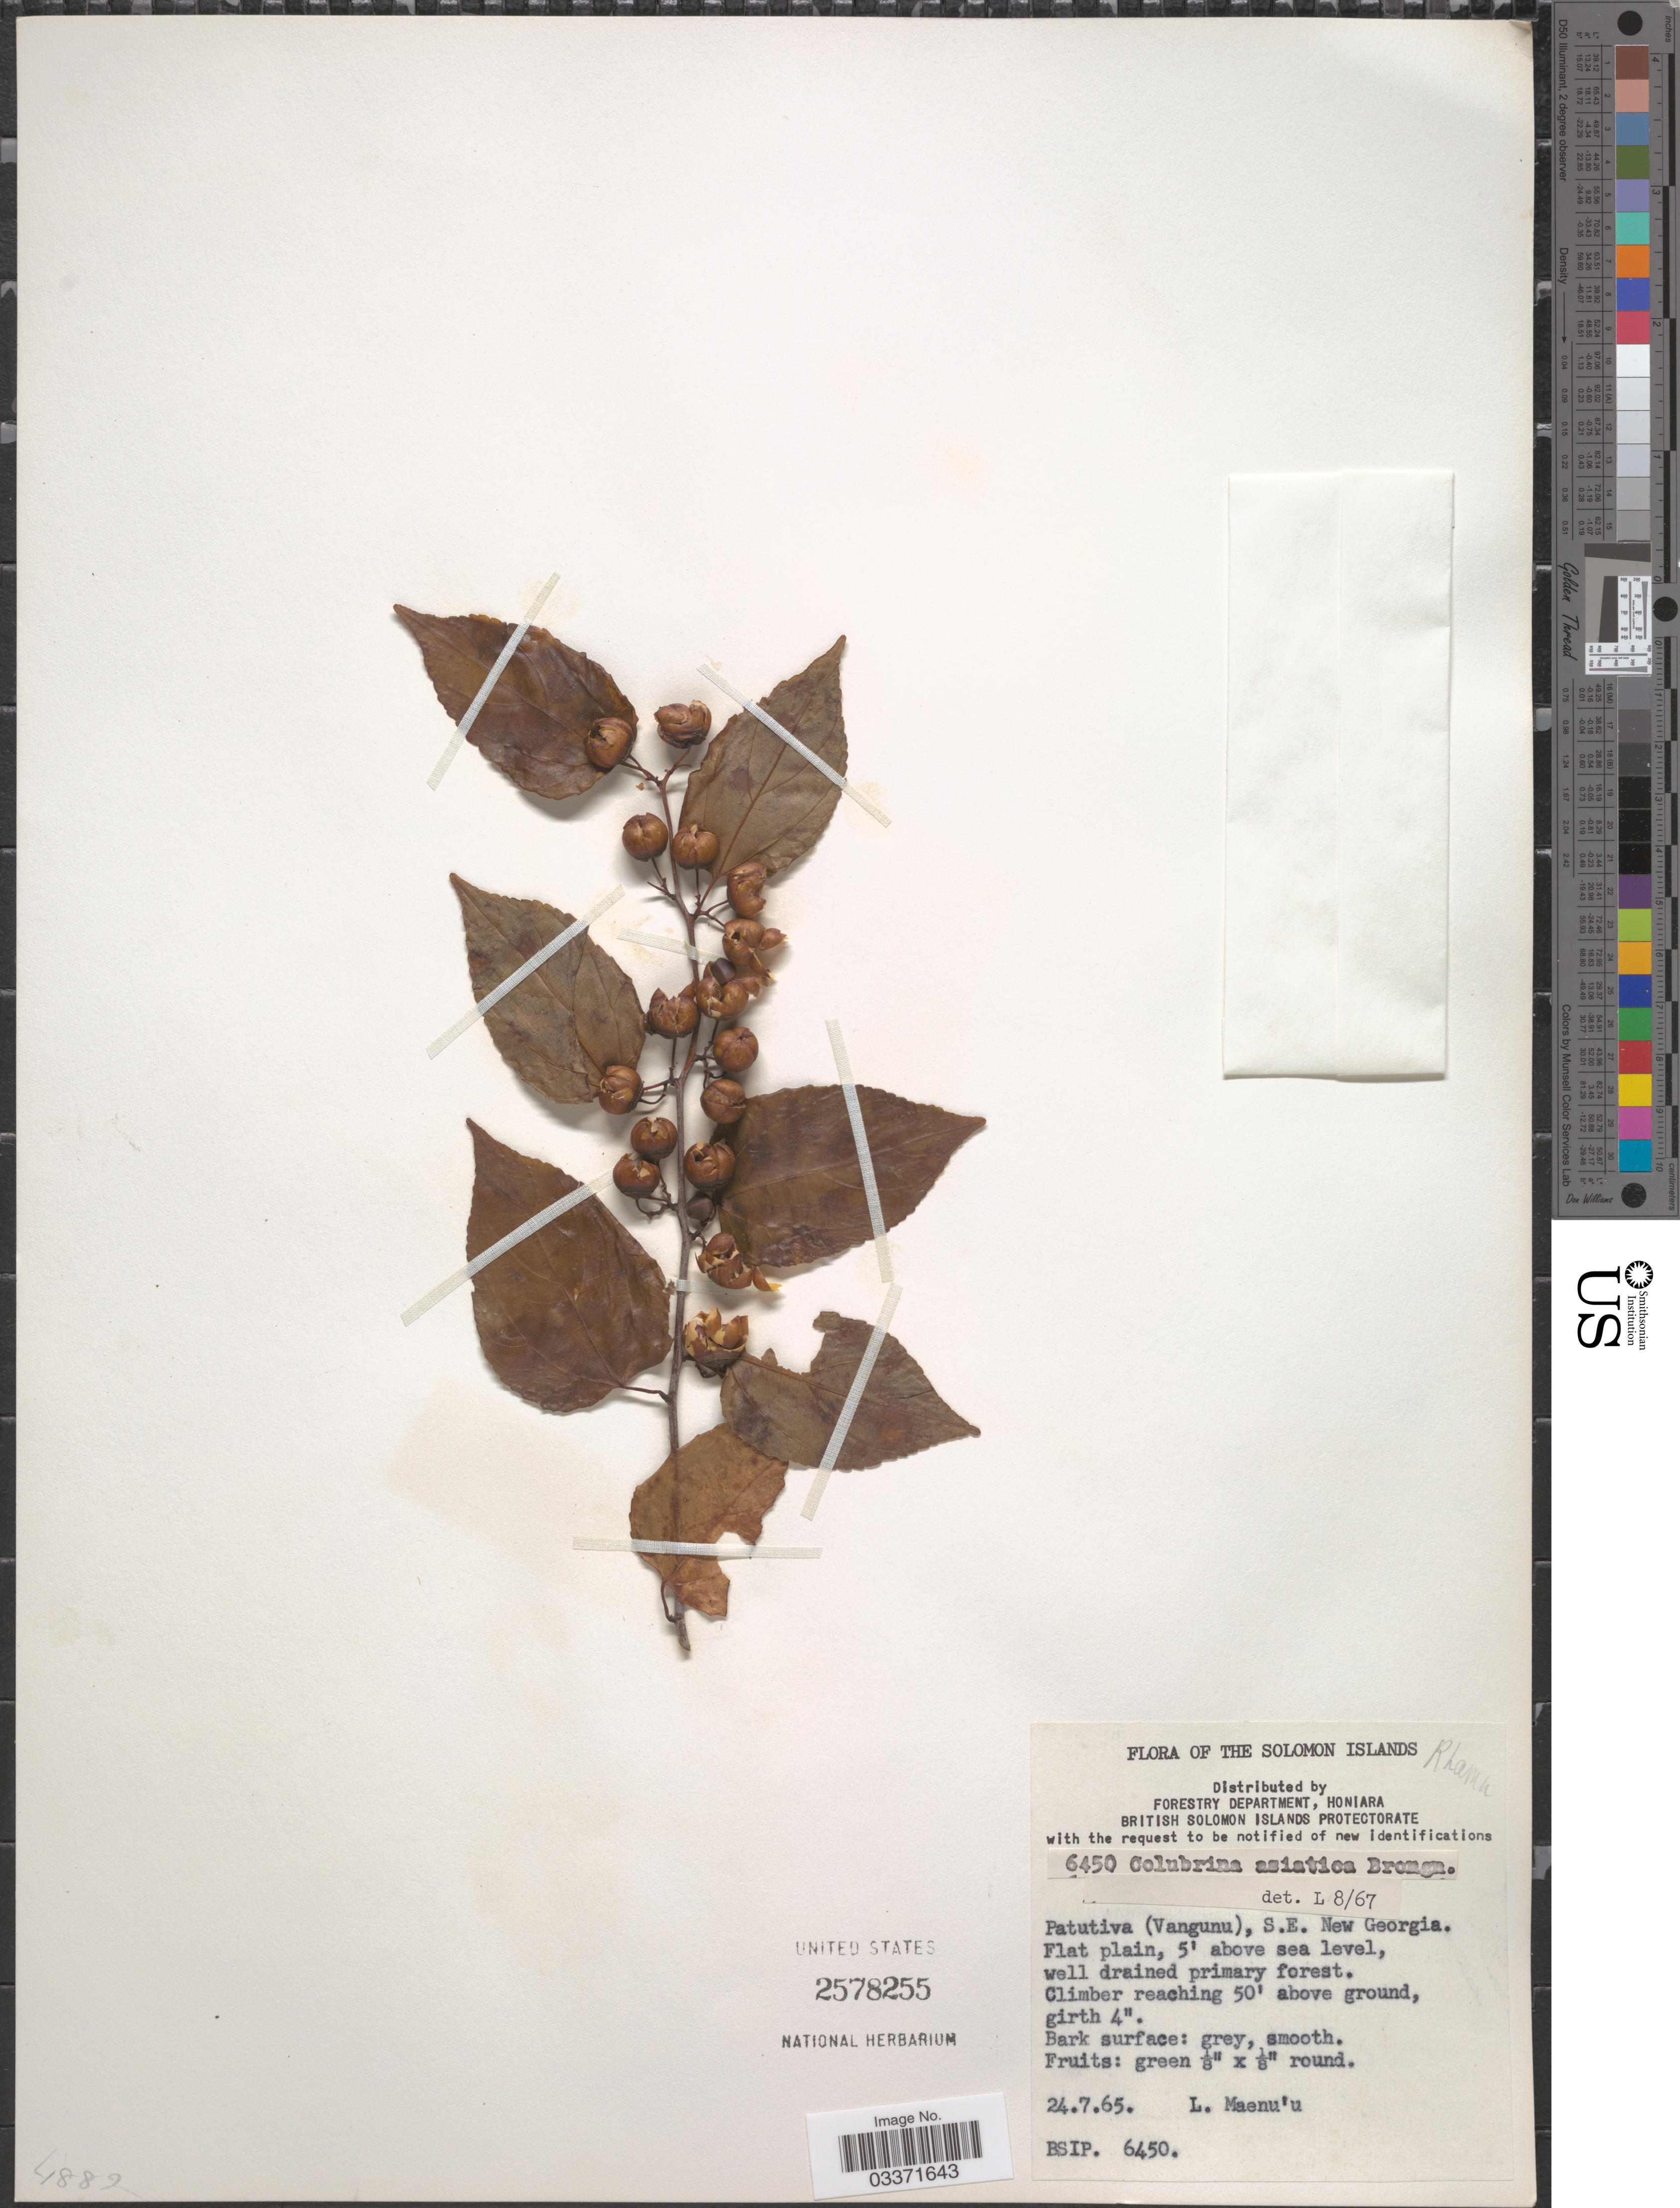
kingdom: Plantae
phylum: Tracheophyta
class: Magnoliopsida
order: Rosales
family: Rhamnaceae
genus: Colubrina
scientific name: Colubrina asiatica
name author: (L.) Brongn.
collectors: L. Maenu'u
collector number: BSIP6450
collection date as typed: Transcribed d/m/y: 24/7/65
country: Solomon Islands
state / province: Solomon Islands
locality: Patutiva (Vangunu), S.E. New Georgia.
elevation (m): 0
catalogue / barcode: US 2578255